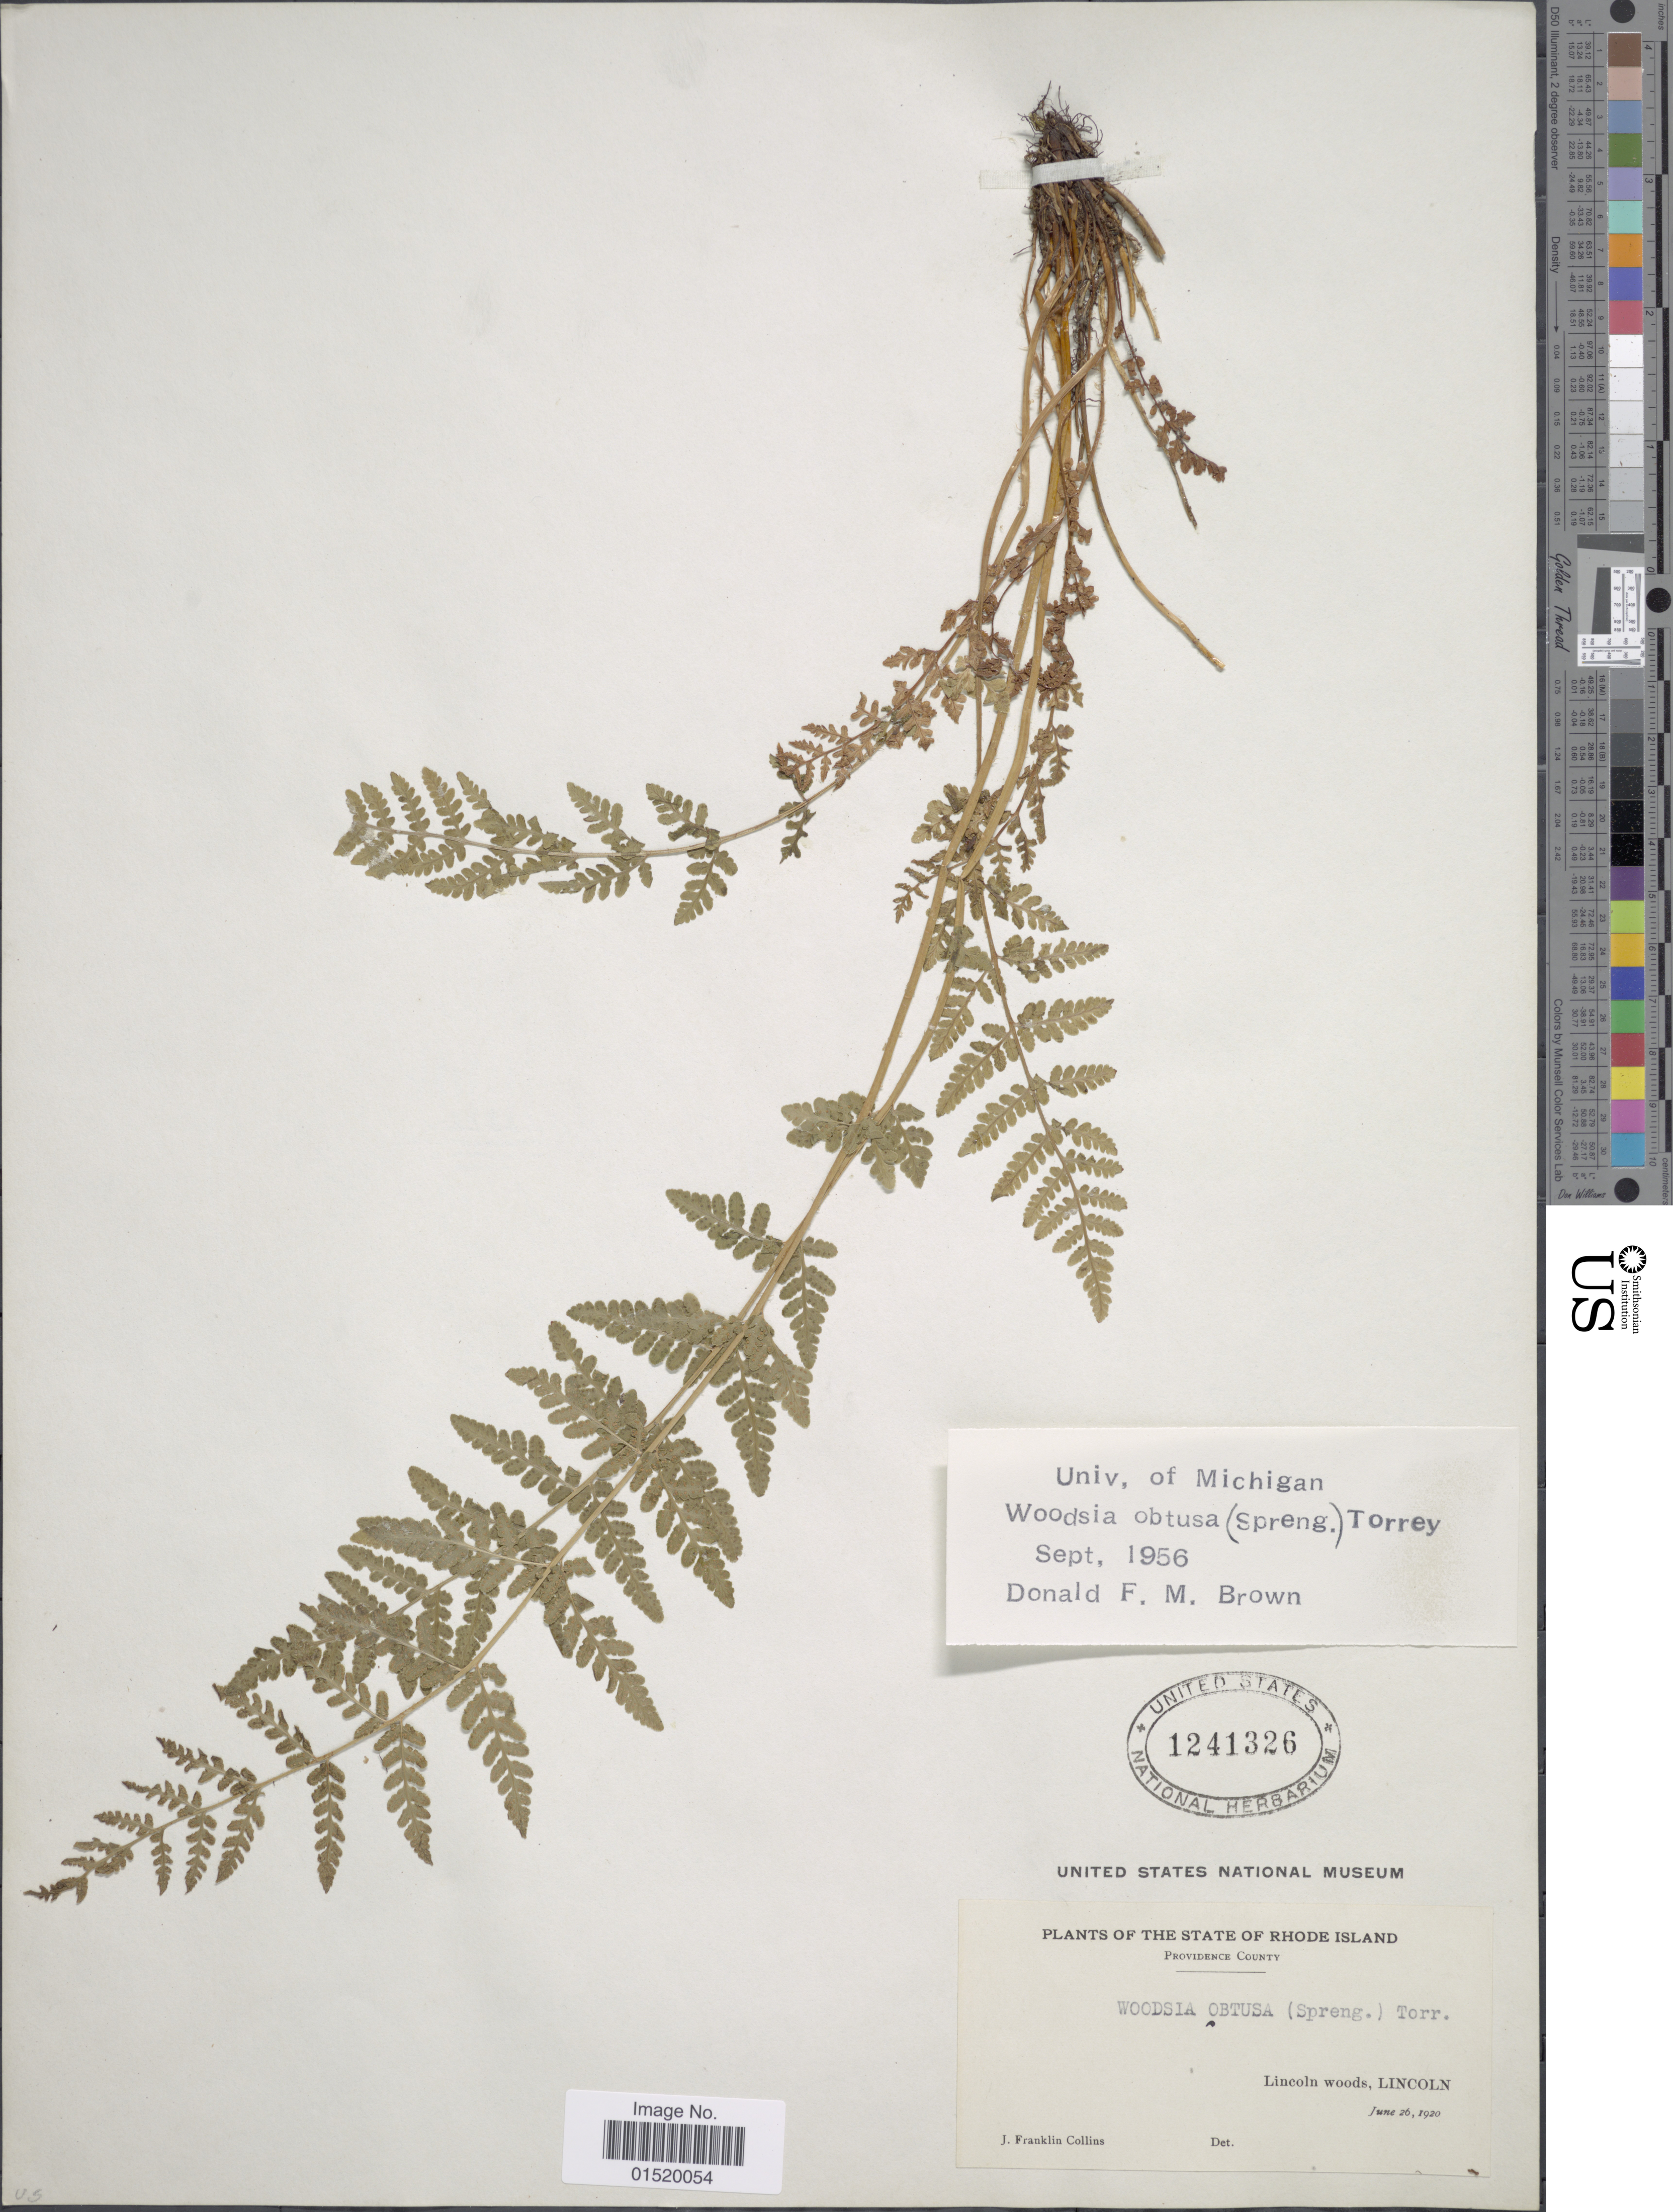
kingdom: Plantae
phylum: Tracheophyta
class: Polypodiopsida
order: Polypodiales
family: Woodsiaceae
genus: Woodsia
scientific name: Woodsia obtusa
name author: (Spreng.) Torr.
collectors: J. Collins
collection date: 1920-06-26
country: United States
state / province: Rhode Island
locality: The State of Rhode Island, Providence County, Lincoln woods, Lincoln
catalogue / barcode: US 1241326